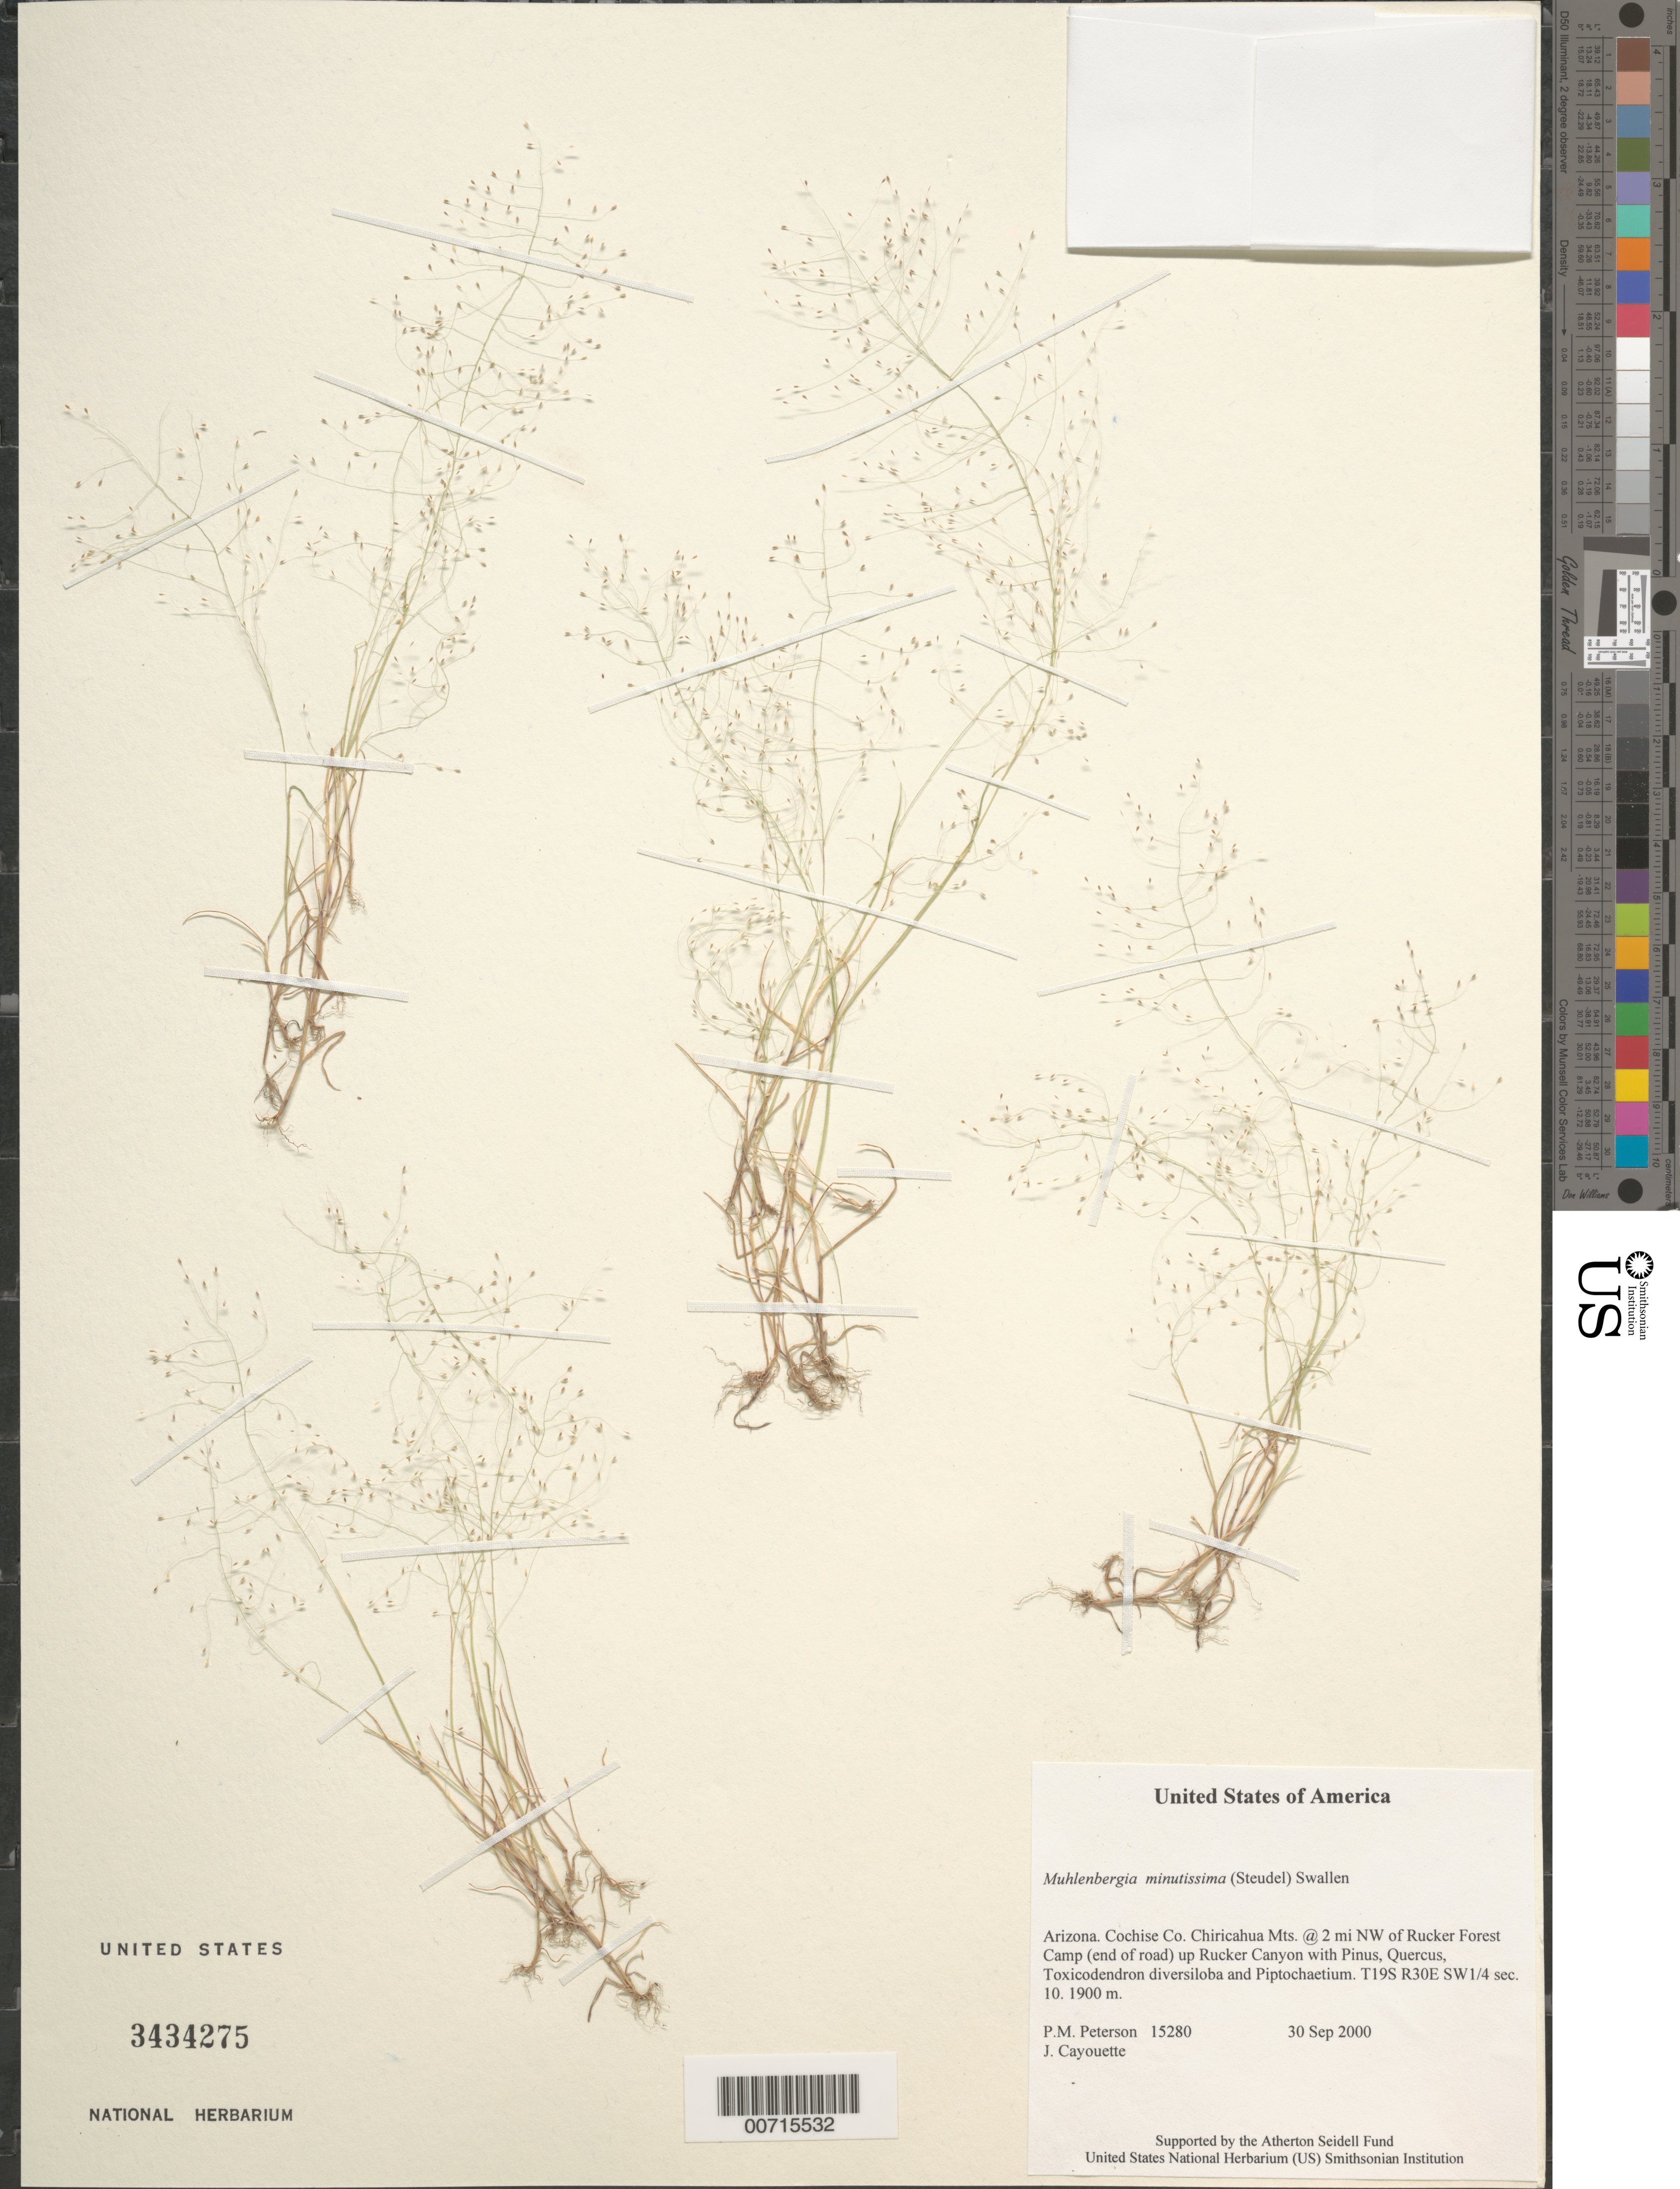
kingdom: Plantae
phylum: Tracheophyta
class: Liliopsida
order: Poales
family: Poaceae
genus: Muhlenbergia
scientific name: Muhlenbergia minutissima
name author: (Steud.) Swallen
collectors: P. M. Peterson & J. Cayouette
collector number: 15280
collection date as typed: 30 Sep 2000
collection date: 2000-09-30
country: United States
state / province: Arizona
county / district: Cochise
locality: Chiricahua Mts. @ 2 mi NW of Rucker Forest Camp (end of road) up Rucker Canyon with Pinus, Quercus, Toxicodendron diversiloba and Piptochaetium. T19S R30E SW1/4 sec. 10.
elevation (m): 1900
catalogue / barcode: US 3434275